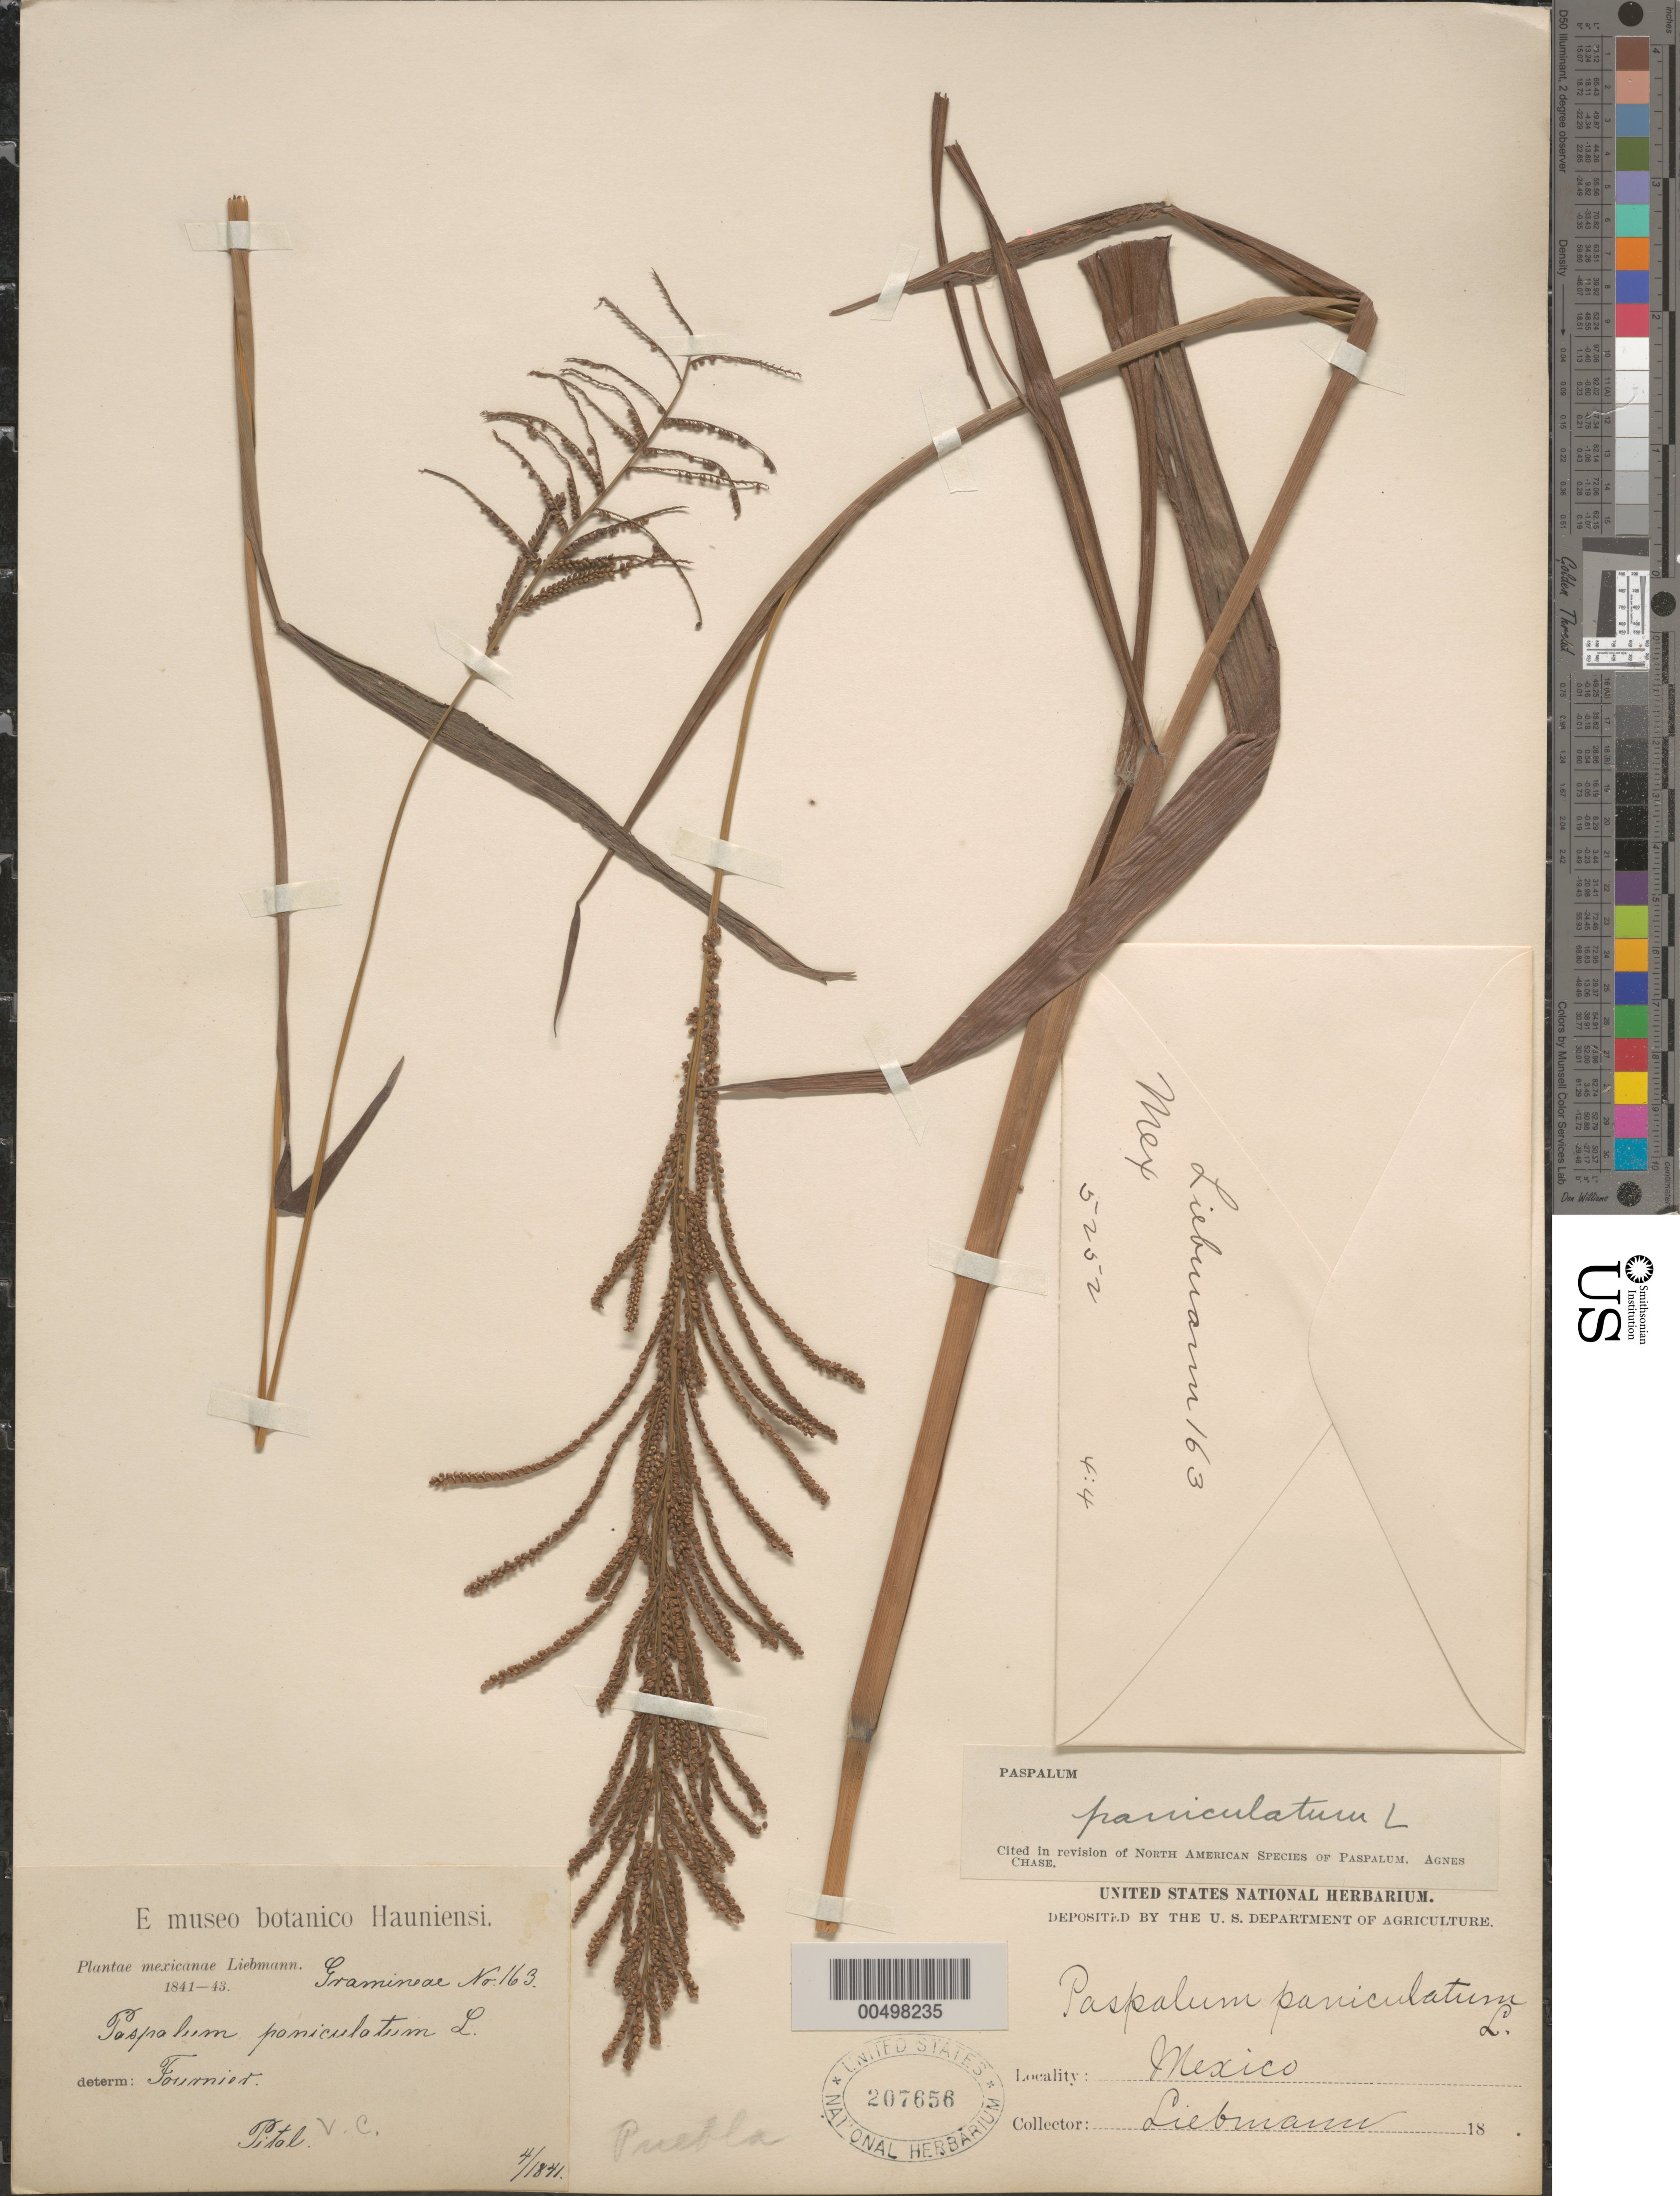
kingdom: Plantae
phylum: Tracheophyta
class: Liliopsida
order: Poales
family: Poaceae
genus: Paspalum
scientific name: Paspalum paniculatum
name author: L.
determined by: Chase, [M.] Agnes, (US)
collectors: F. M. Liebmann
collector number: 163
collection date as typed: Apr 1841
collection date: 1841-04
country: Mexico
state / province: Veracruz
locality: Pital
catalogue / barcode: US 207656